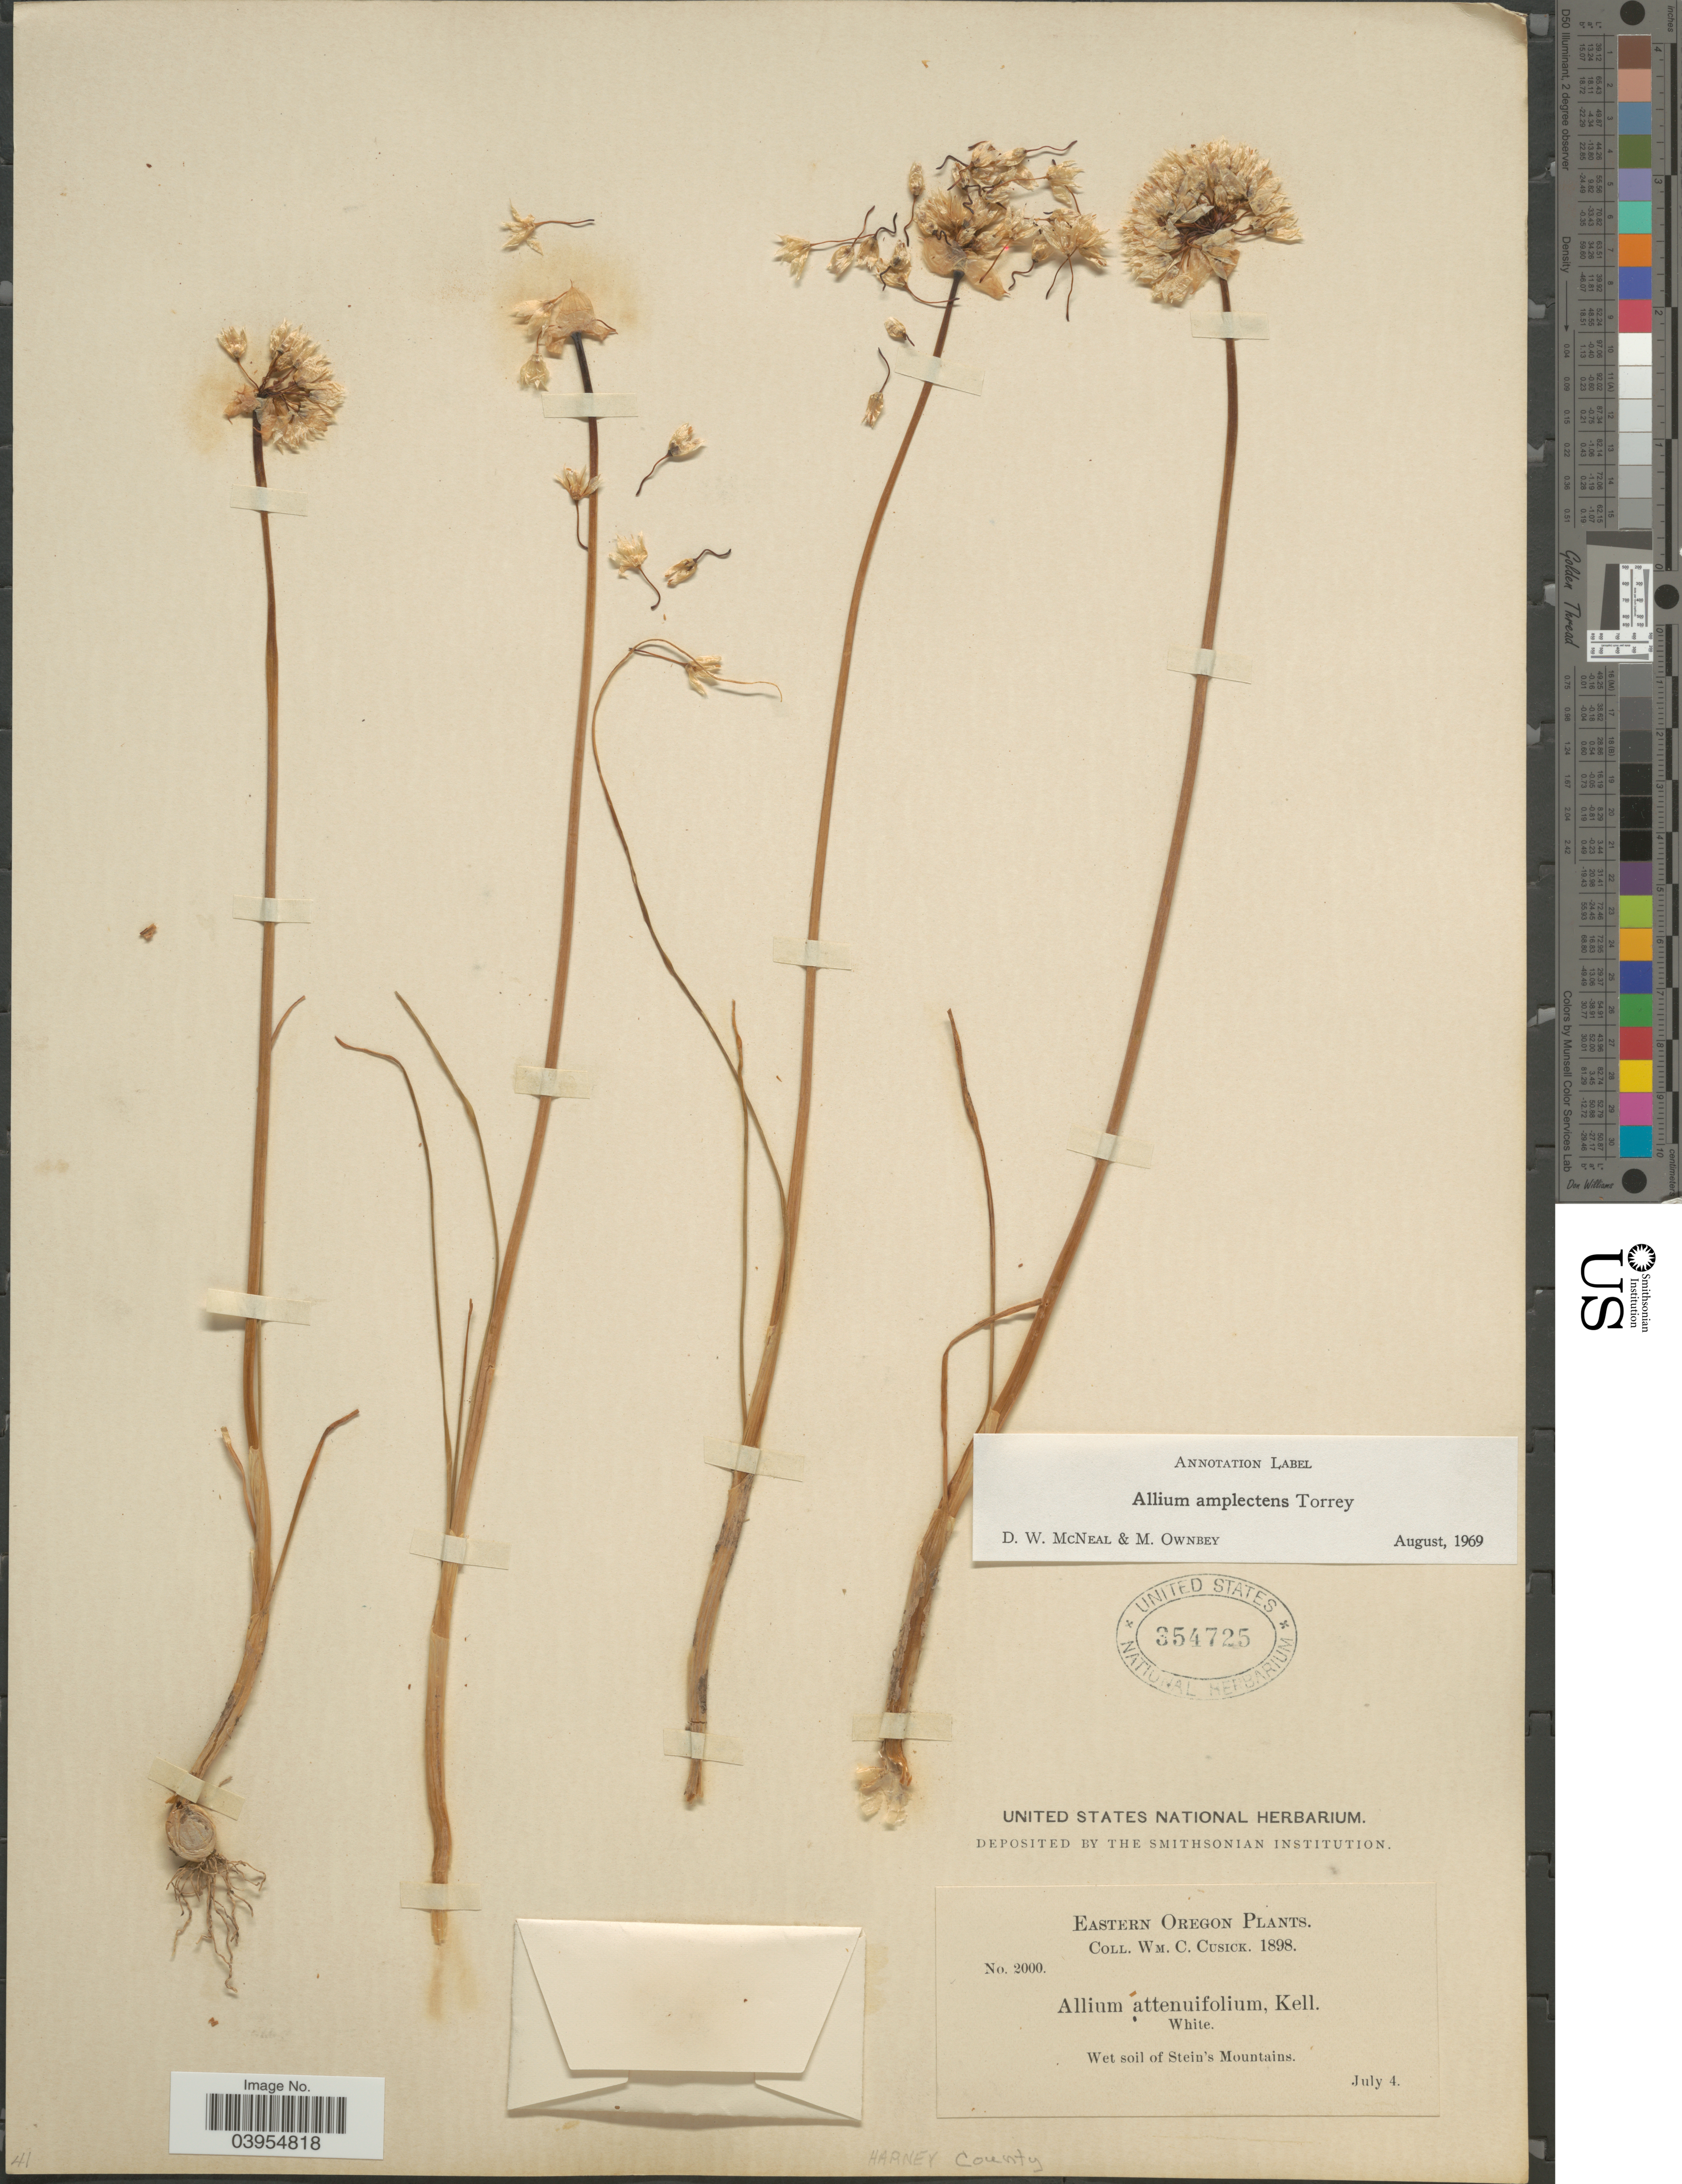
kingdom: Plantae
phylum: Tracheophyta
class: Liliopsida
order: Asparagales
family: Amaryllidaceae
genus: Allium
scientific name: Allium amplectens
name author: Torr.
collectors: W. C. Cusick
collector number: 2000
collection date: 1898-07-04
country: United States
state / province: Oregon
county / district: Harney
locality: Eastern Oregon. Wet soil of Stein's Mountains. Harney County.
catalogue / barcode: US 354725